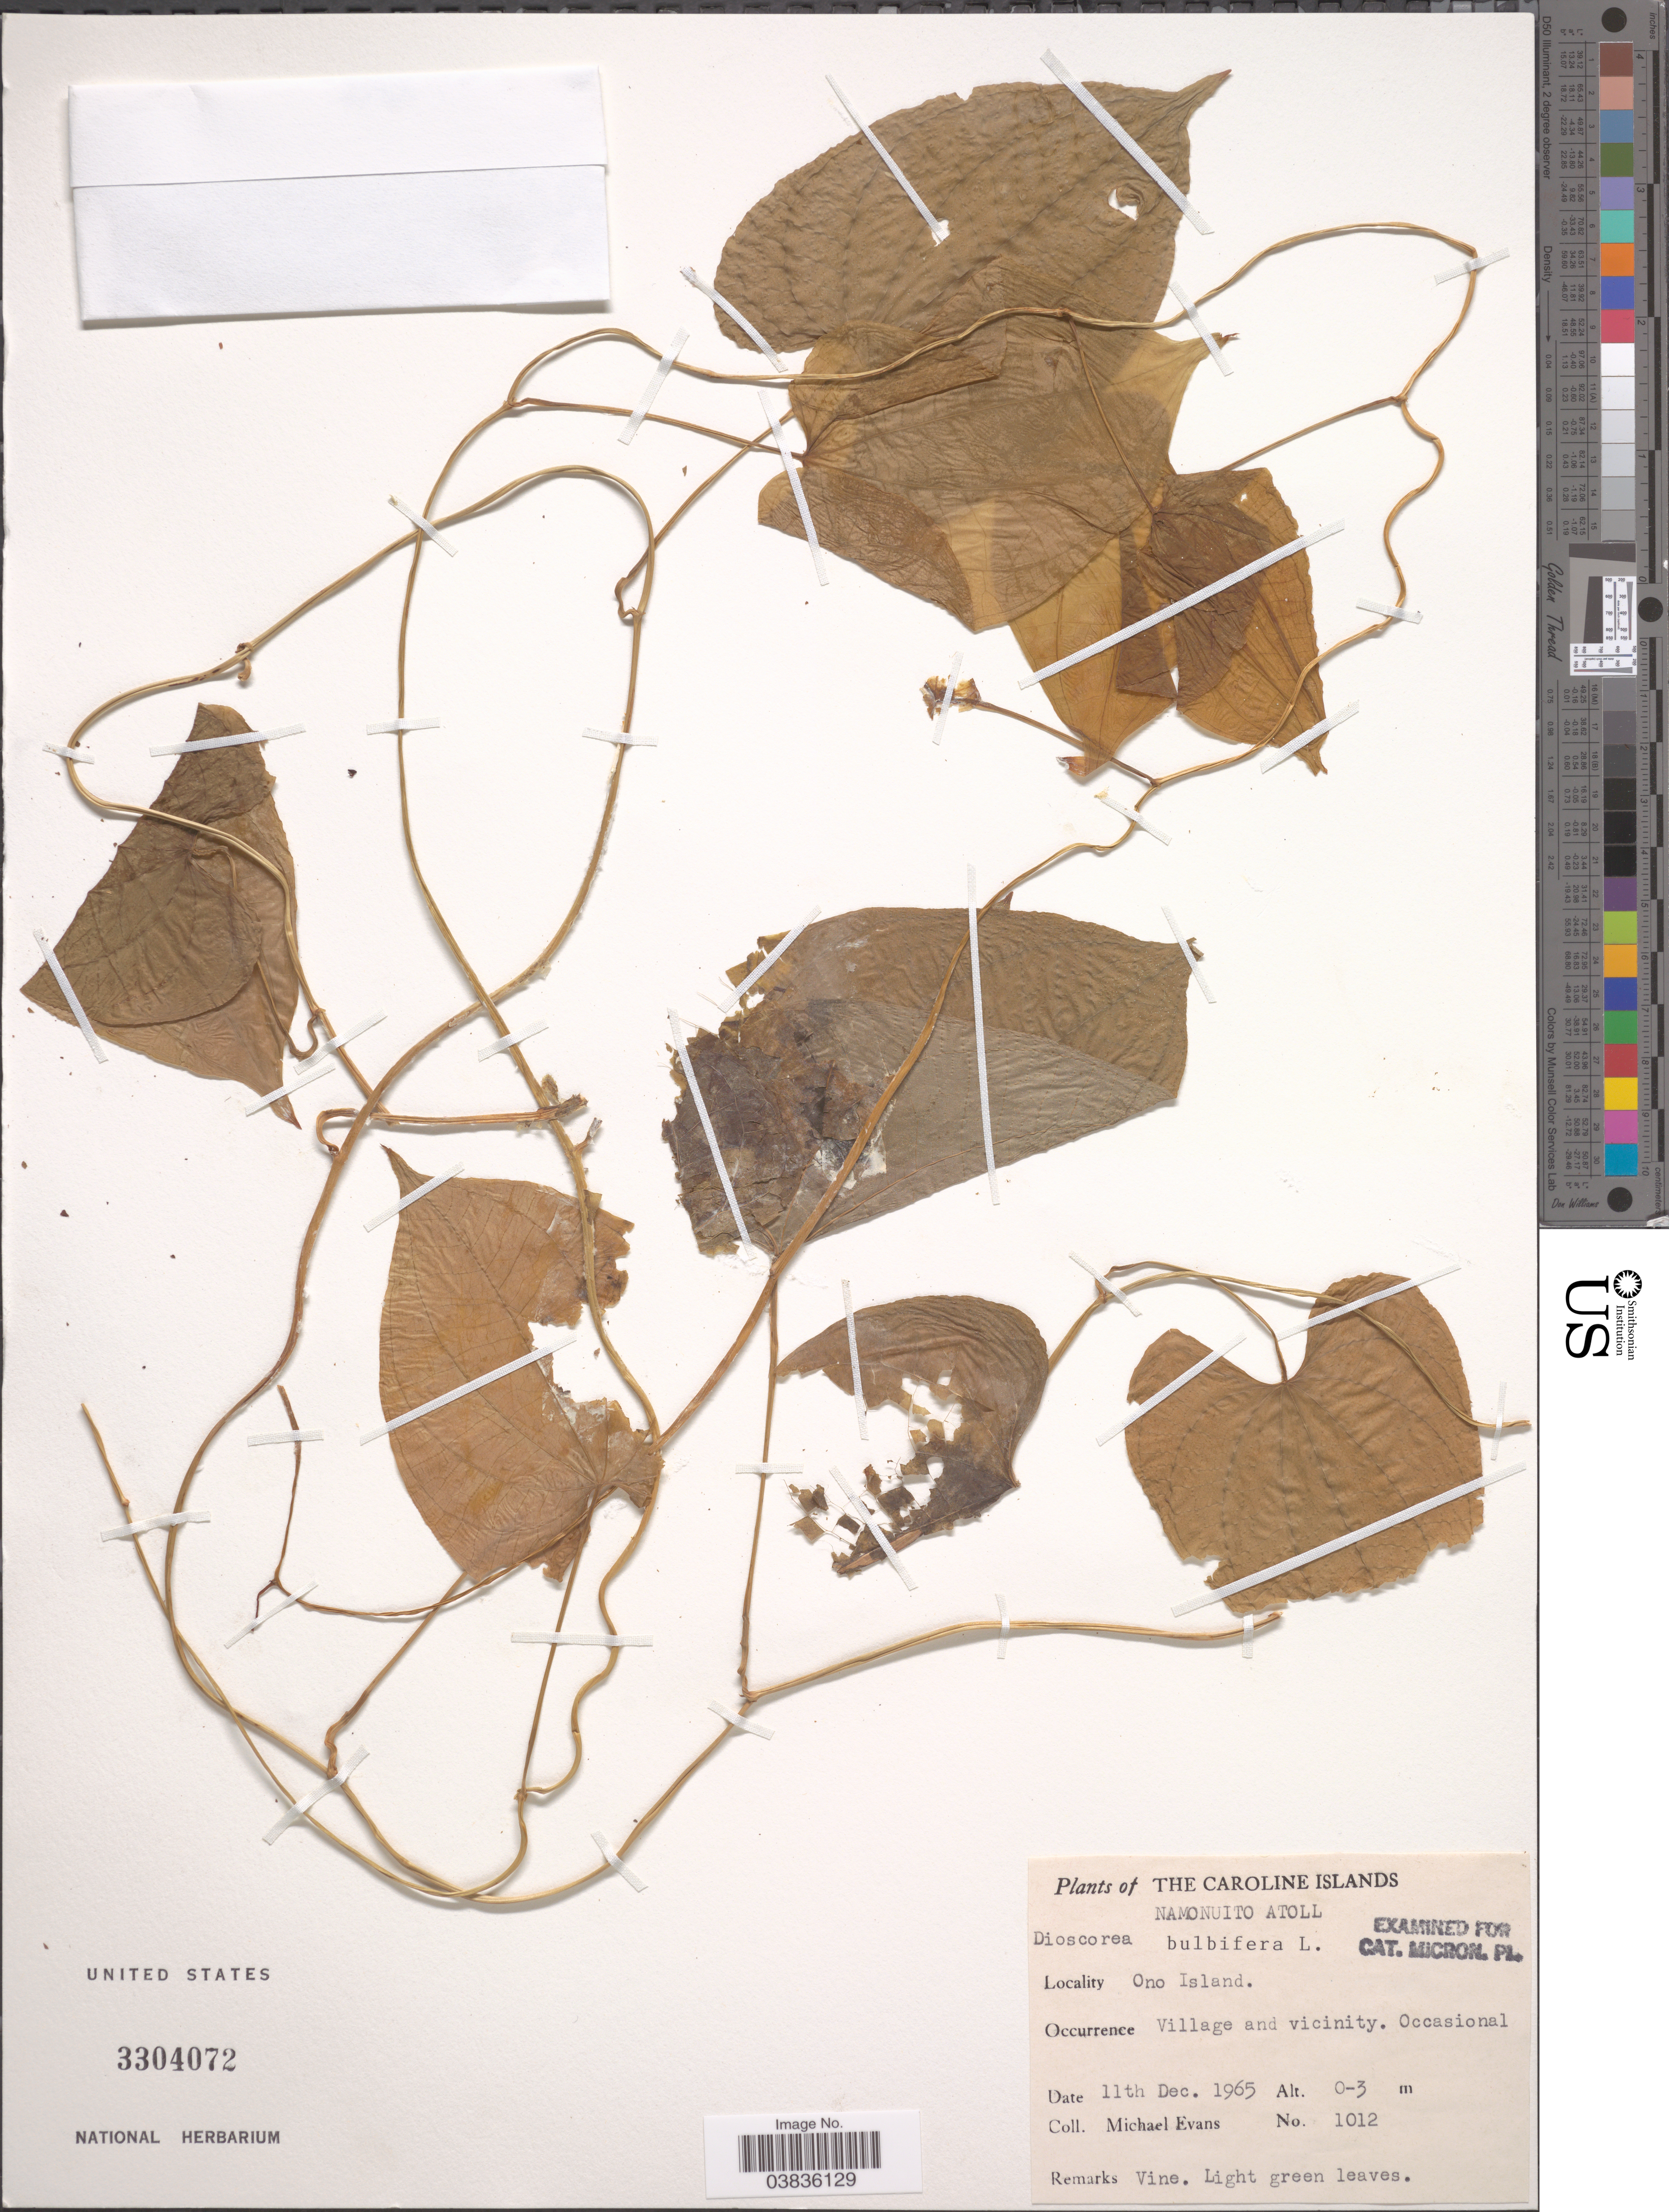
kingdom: Plantae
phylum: Tracheophyta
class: Liliopsida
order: Dioscoreales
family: Dioscoreaceae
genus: Dioscorea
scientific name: Dioscorea bulbifera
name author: L.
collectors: M. Evans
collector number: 1012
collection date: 1965-12-11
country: Micronesia, Federated States of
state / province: Truk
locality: The Caroline Islands. Namonuito Atoll. Ono Island.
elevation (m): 0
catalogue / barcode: US 3304072